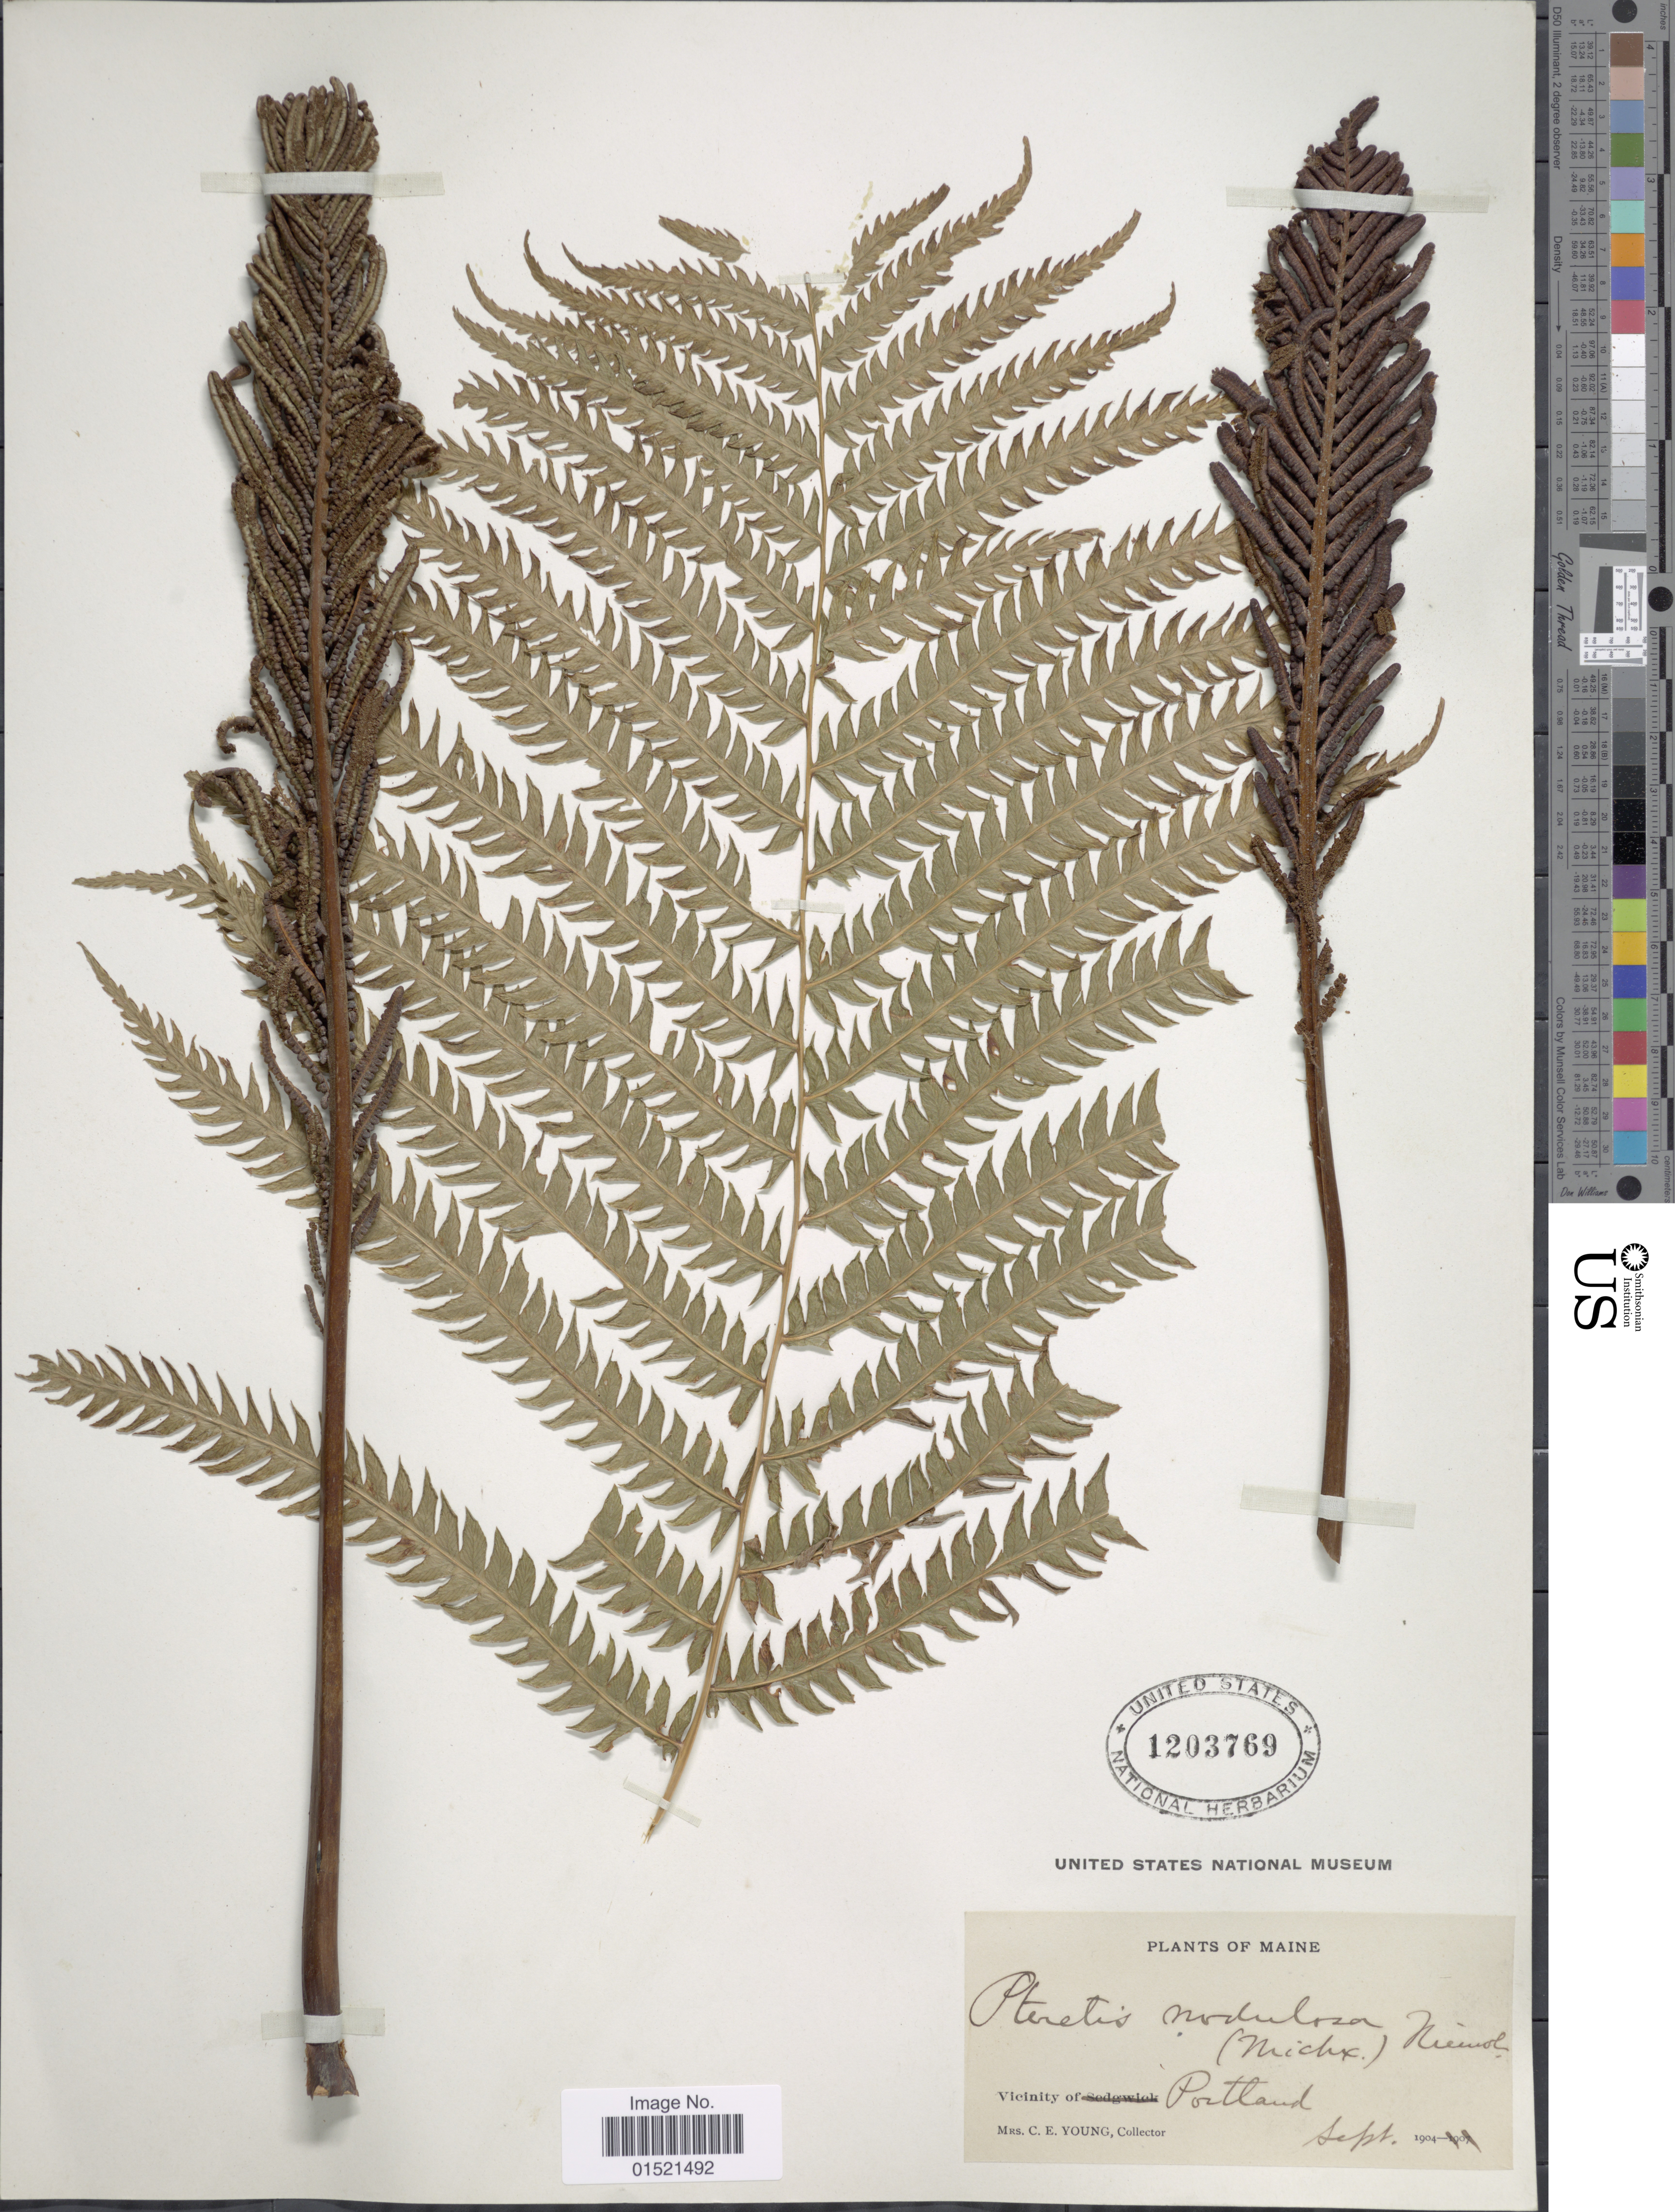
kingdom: Plantae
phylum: Tracheophyta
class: Polypodiopsida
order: Polypodiales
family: Onocleaceae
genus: Matteuccia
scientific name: Matteuccia struthiopteris var. pensylvanica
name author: (Willd.) C.V. Morton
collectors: C. Young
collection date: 1904-09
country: United States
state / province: Maine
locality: Vicinity of Portland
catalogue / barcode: US 1203769